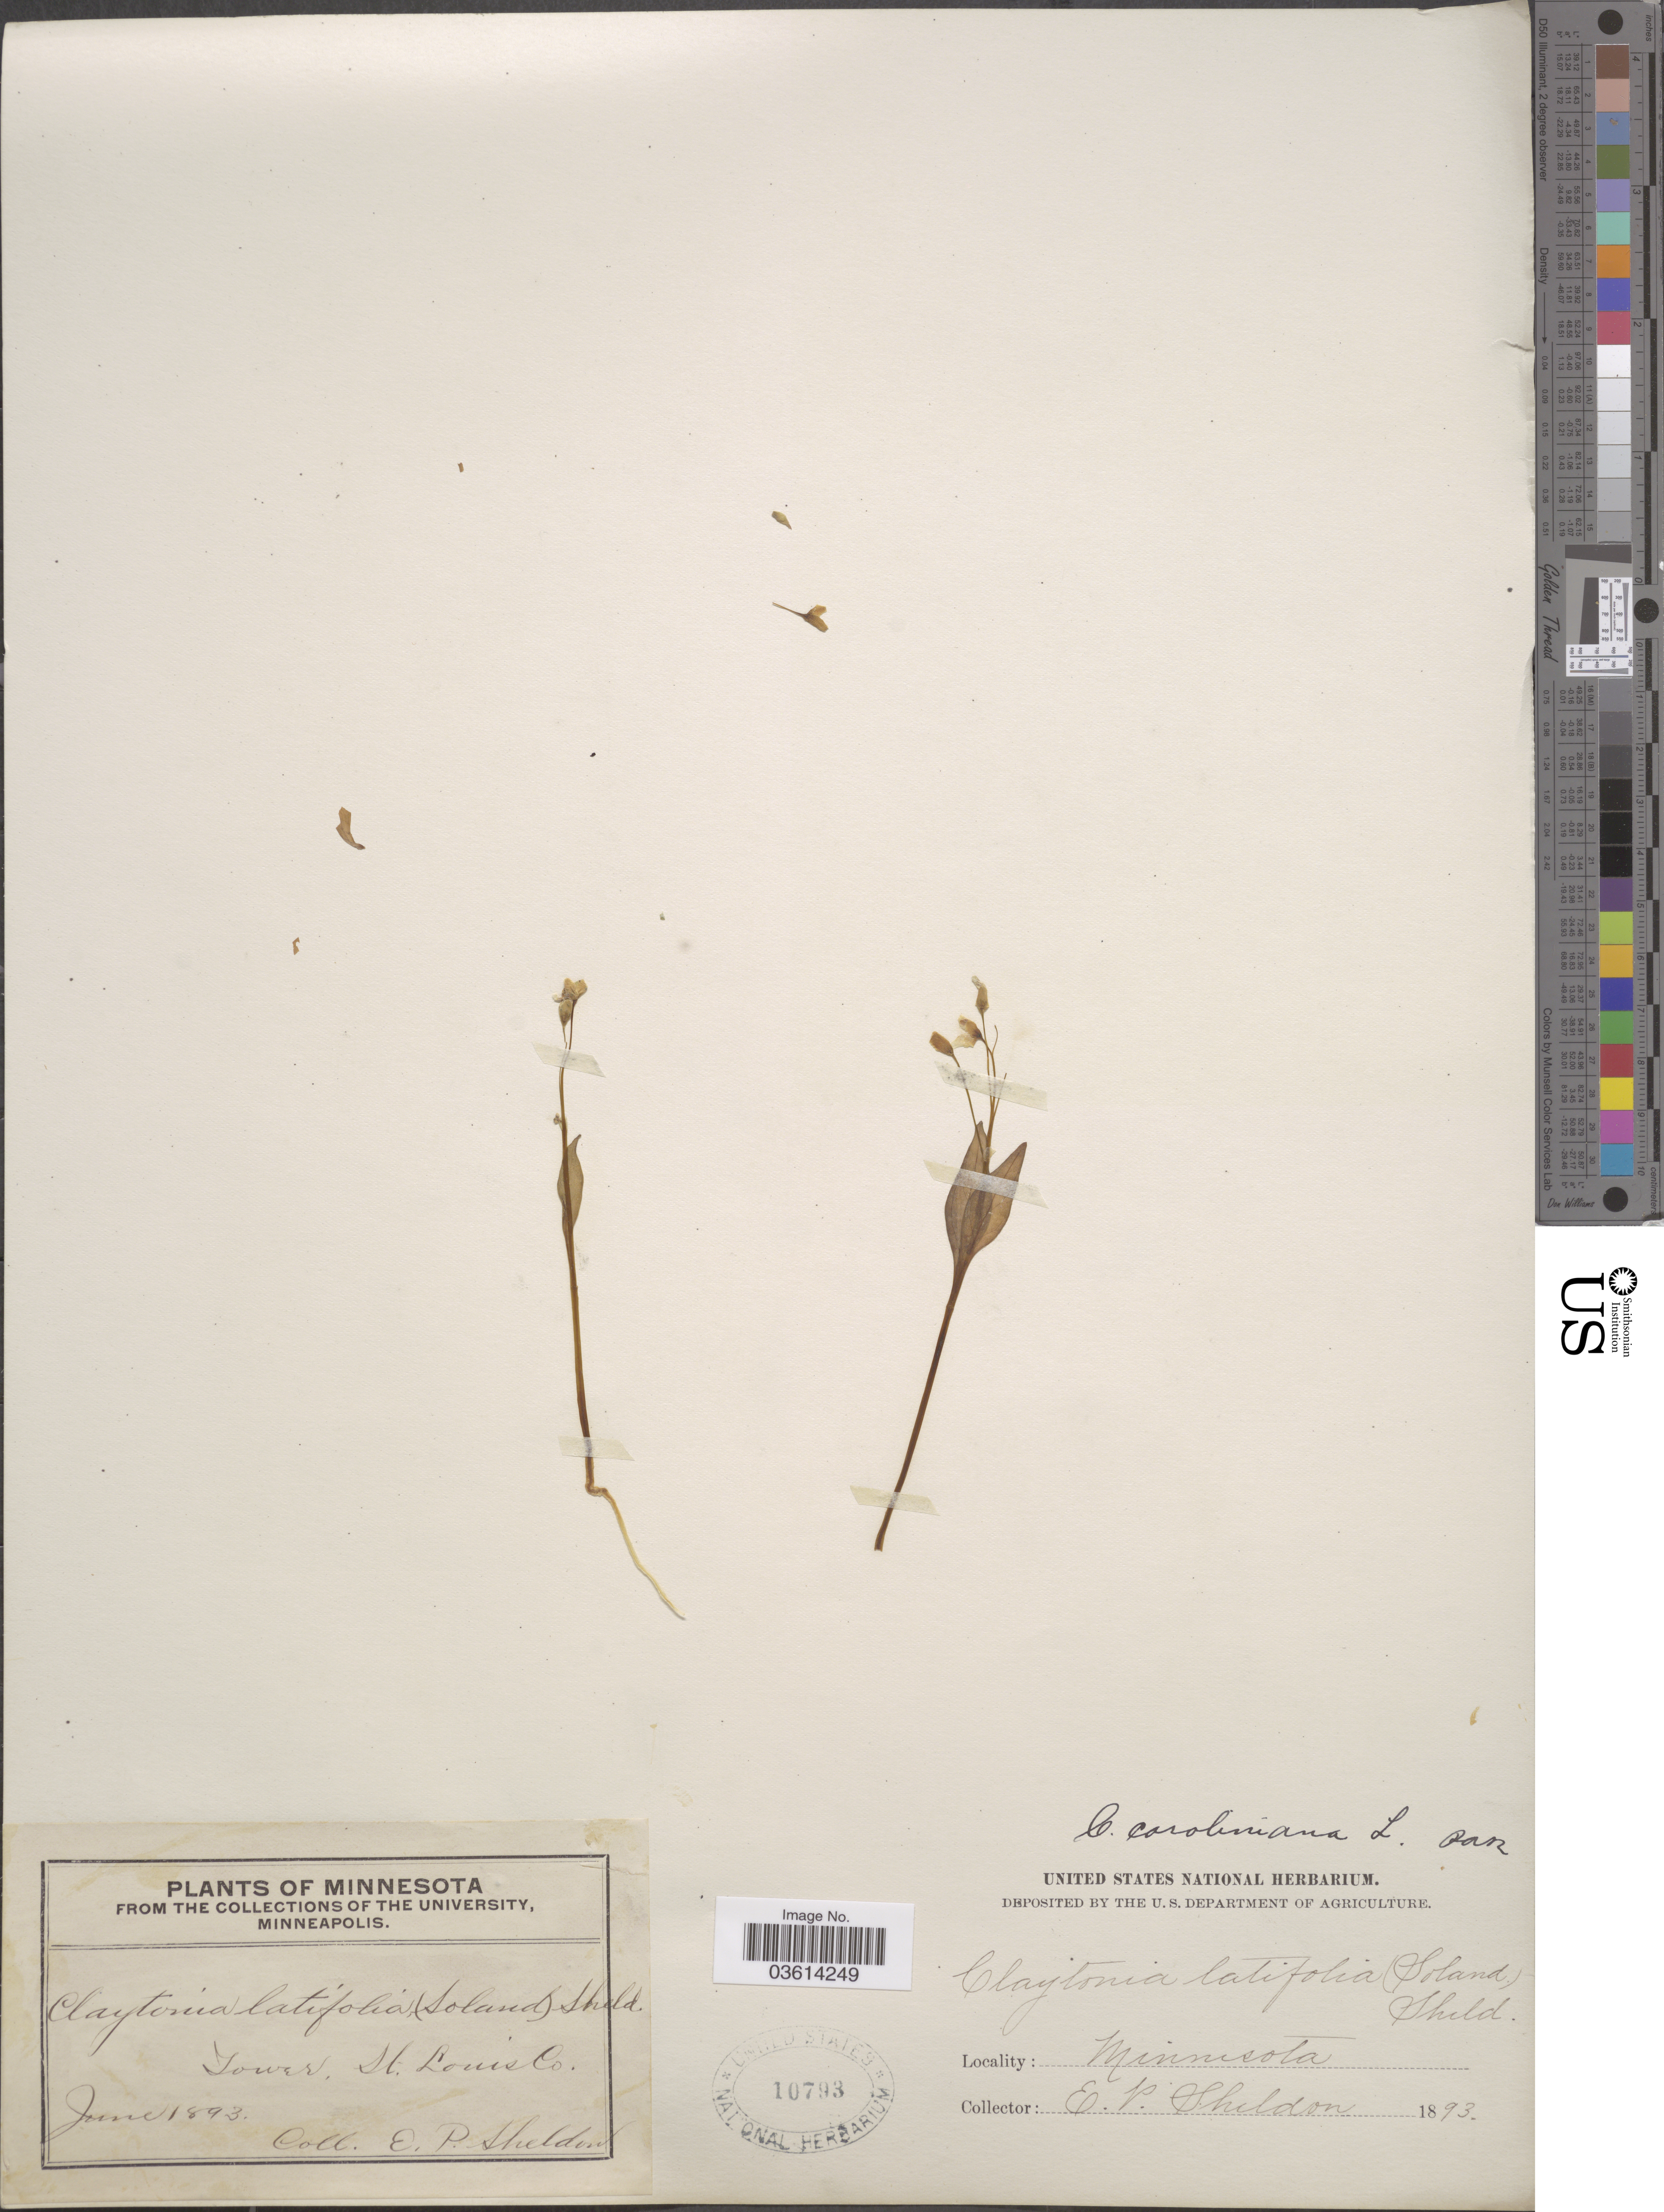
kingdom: Plantae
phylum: Tracheophyta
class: Magnoliopsida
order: Caryophyllales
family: Montiaceae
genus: Claytonia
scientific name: Claytonia caroliniana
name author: Michx.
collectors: E. P. Sheldon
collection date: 1893-06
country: United States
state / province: Minnesota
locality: Tower. St. Louis Co.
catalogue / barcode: US 10793